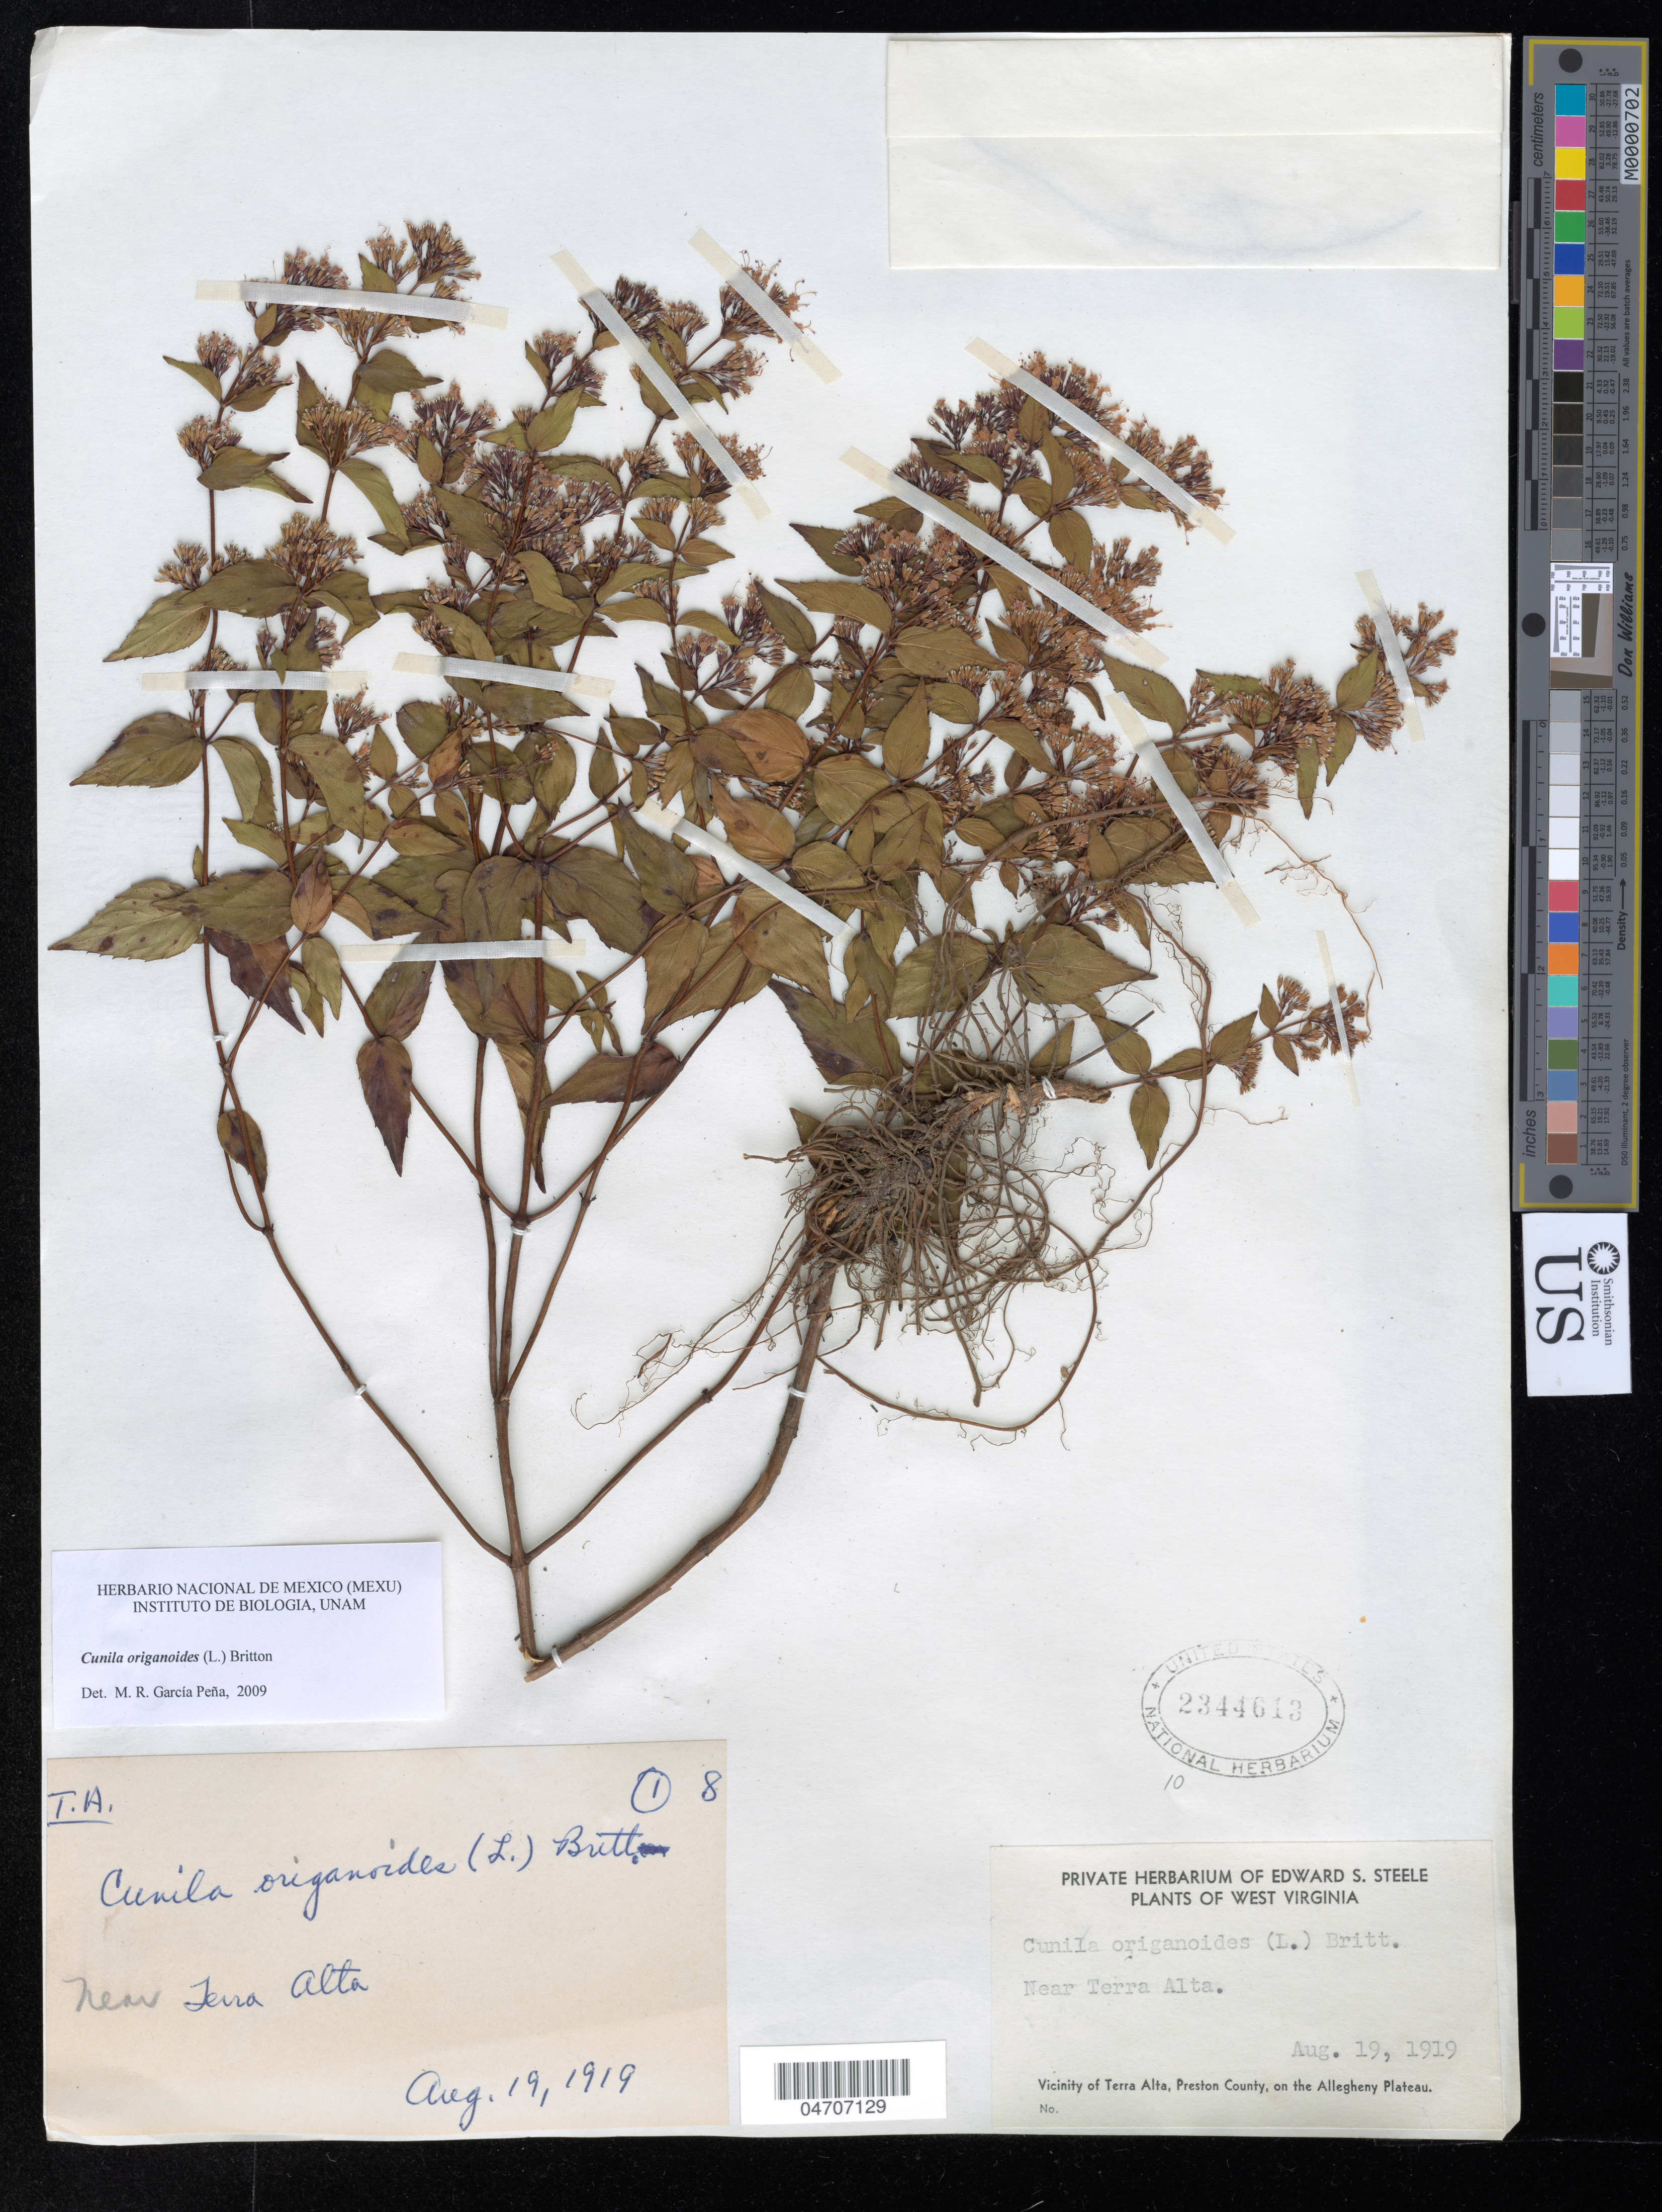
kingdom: Plantae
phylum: Tracheophyta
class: Magnoliopsida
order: Lamiales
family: Lamiaceae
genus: Cunila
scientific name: Cunila origanoides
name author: (L.) Britton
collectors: ex herb. Edward S. Steele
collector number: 8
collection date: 1919-08-19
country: United States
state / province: West Virginia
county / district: Preston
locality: Near Terra Alta. Vicinity of Terra Alta, Preston County, on the Allegheny Plateau.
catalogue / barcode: US 2344613